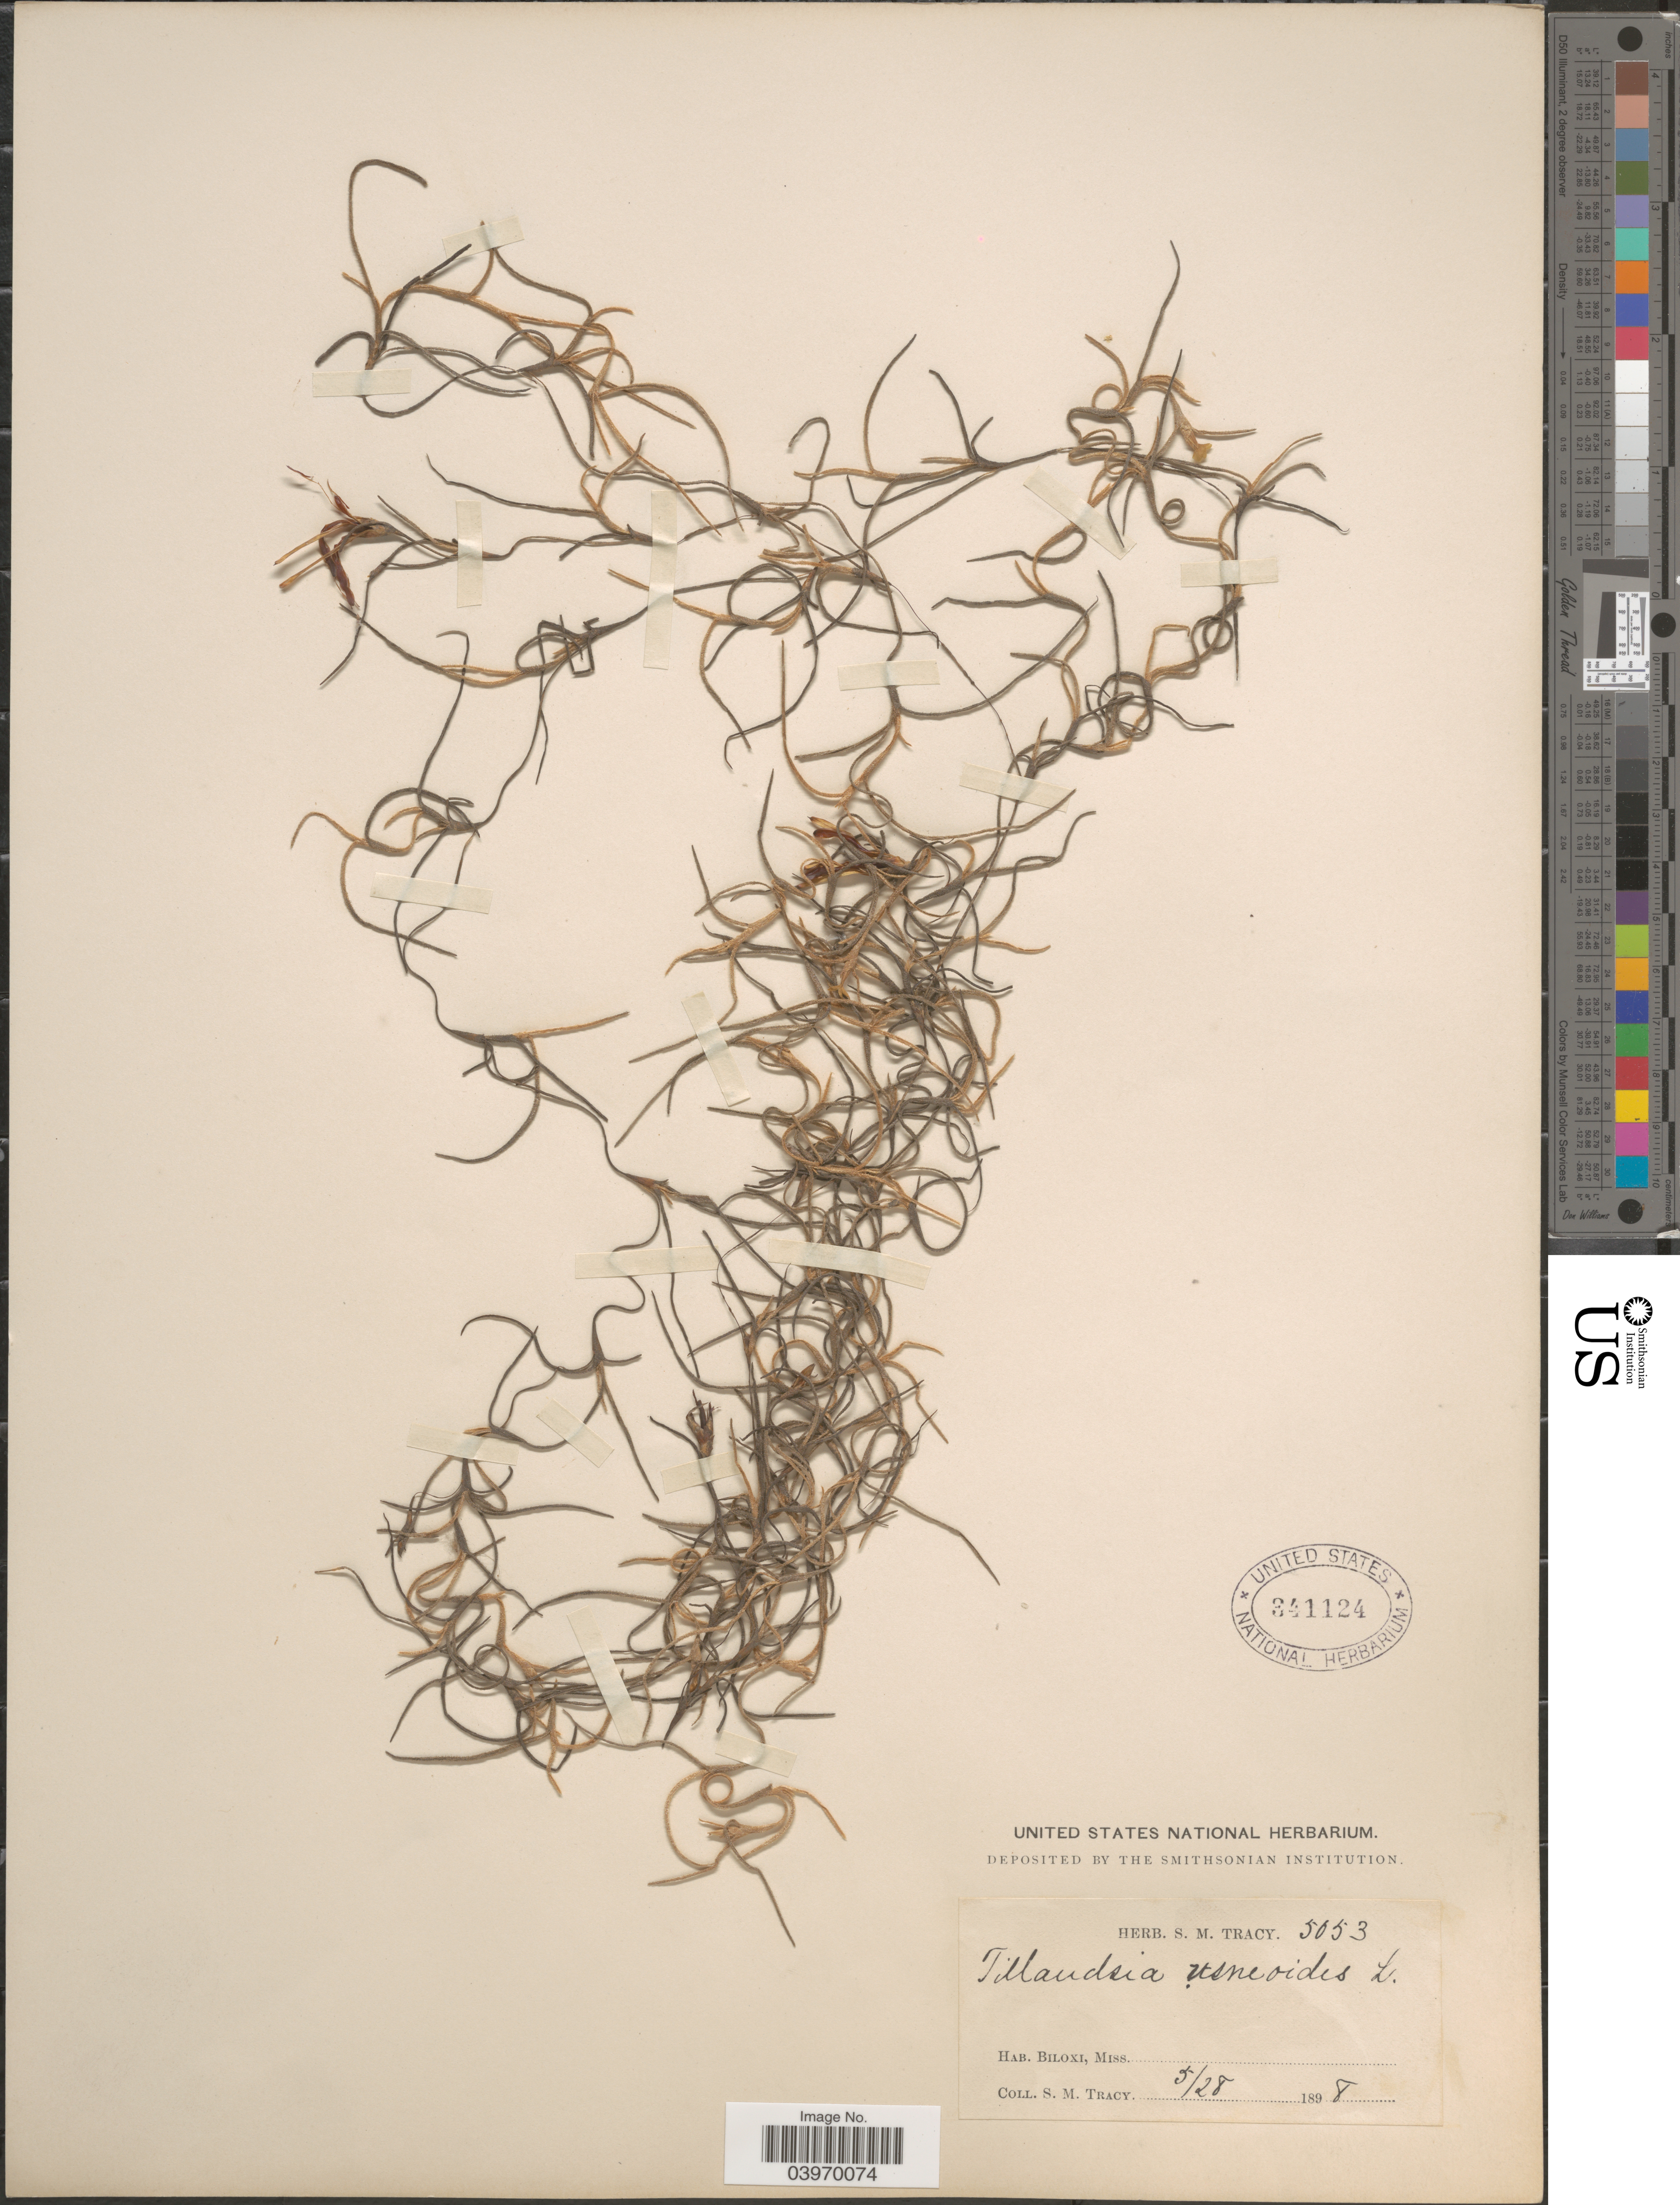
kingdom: Plantae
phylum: Tracheophyta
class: Liliopsida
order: Poales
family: Bromeliaceae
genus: Tillandsia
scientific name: Tillandsia usneoides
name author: (L.) L.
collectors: S. M. Tracy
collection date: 1898-05-28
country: United States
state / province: Mississippi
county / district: Harrison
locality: Biloxi.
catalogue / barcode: US 341124